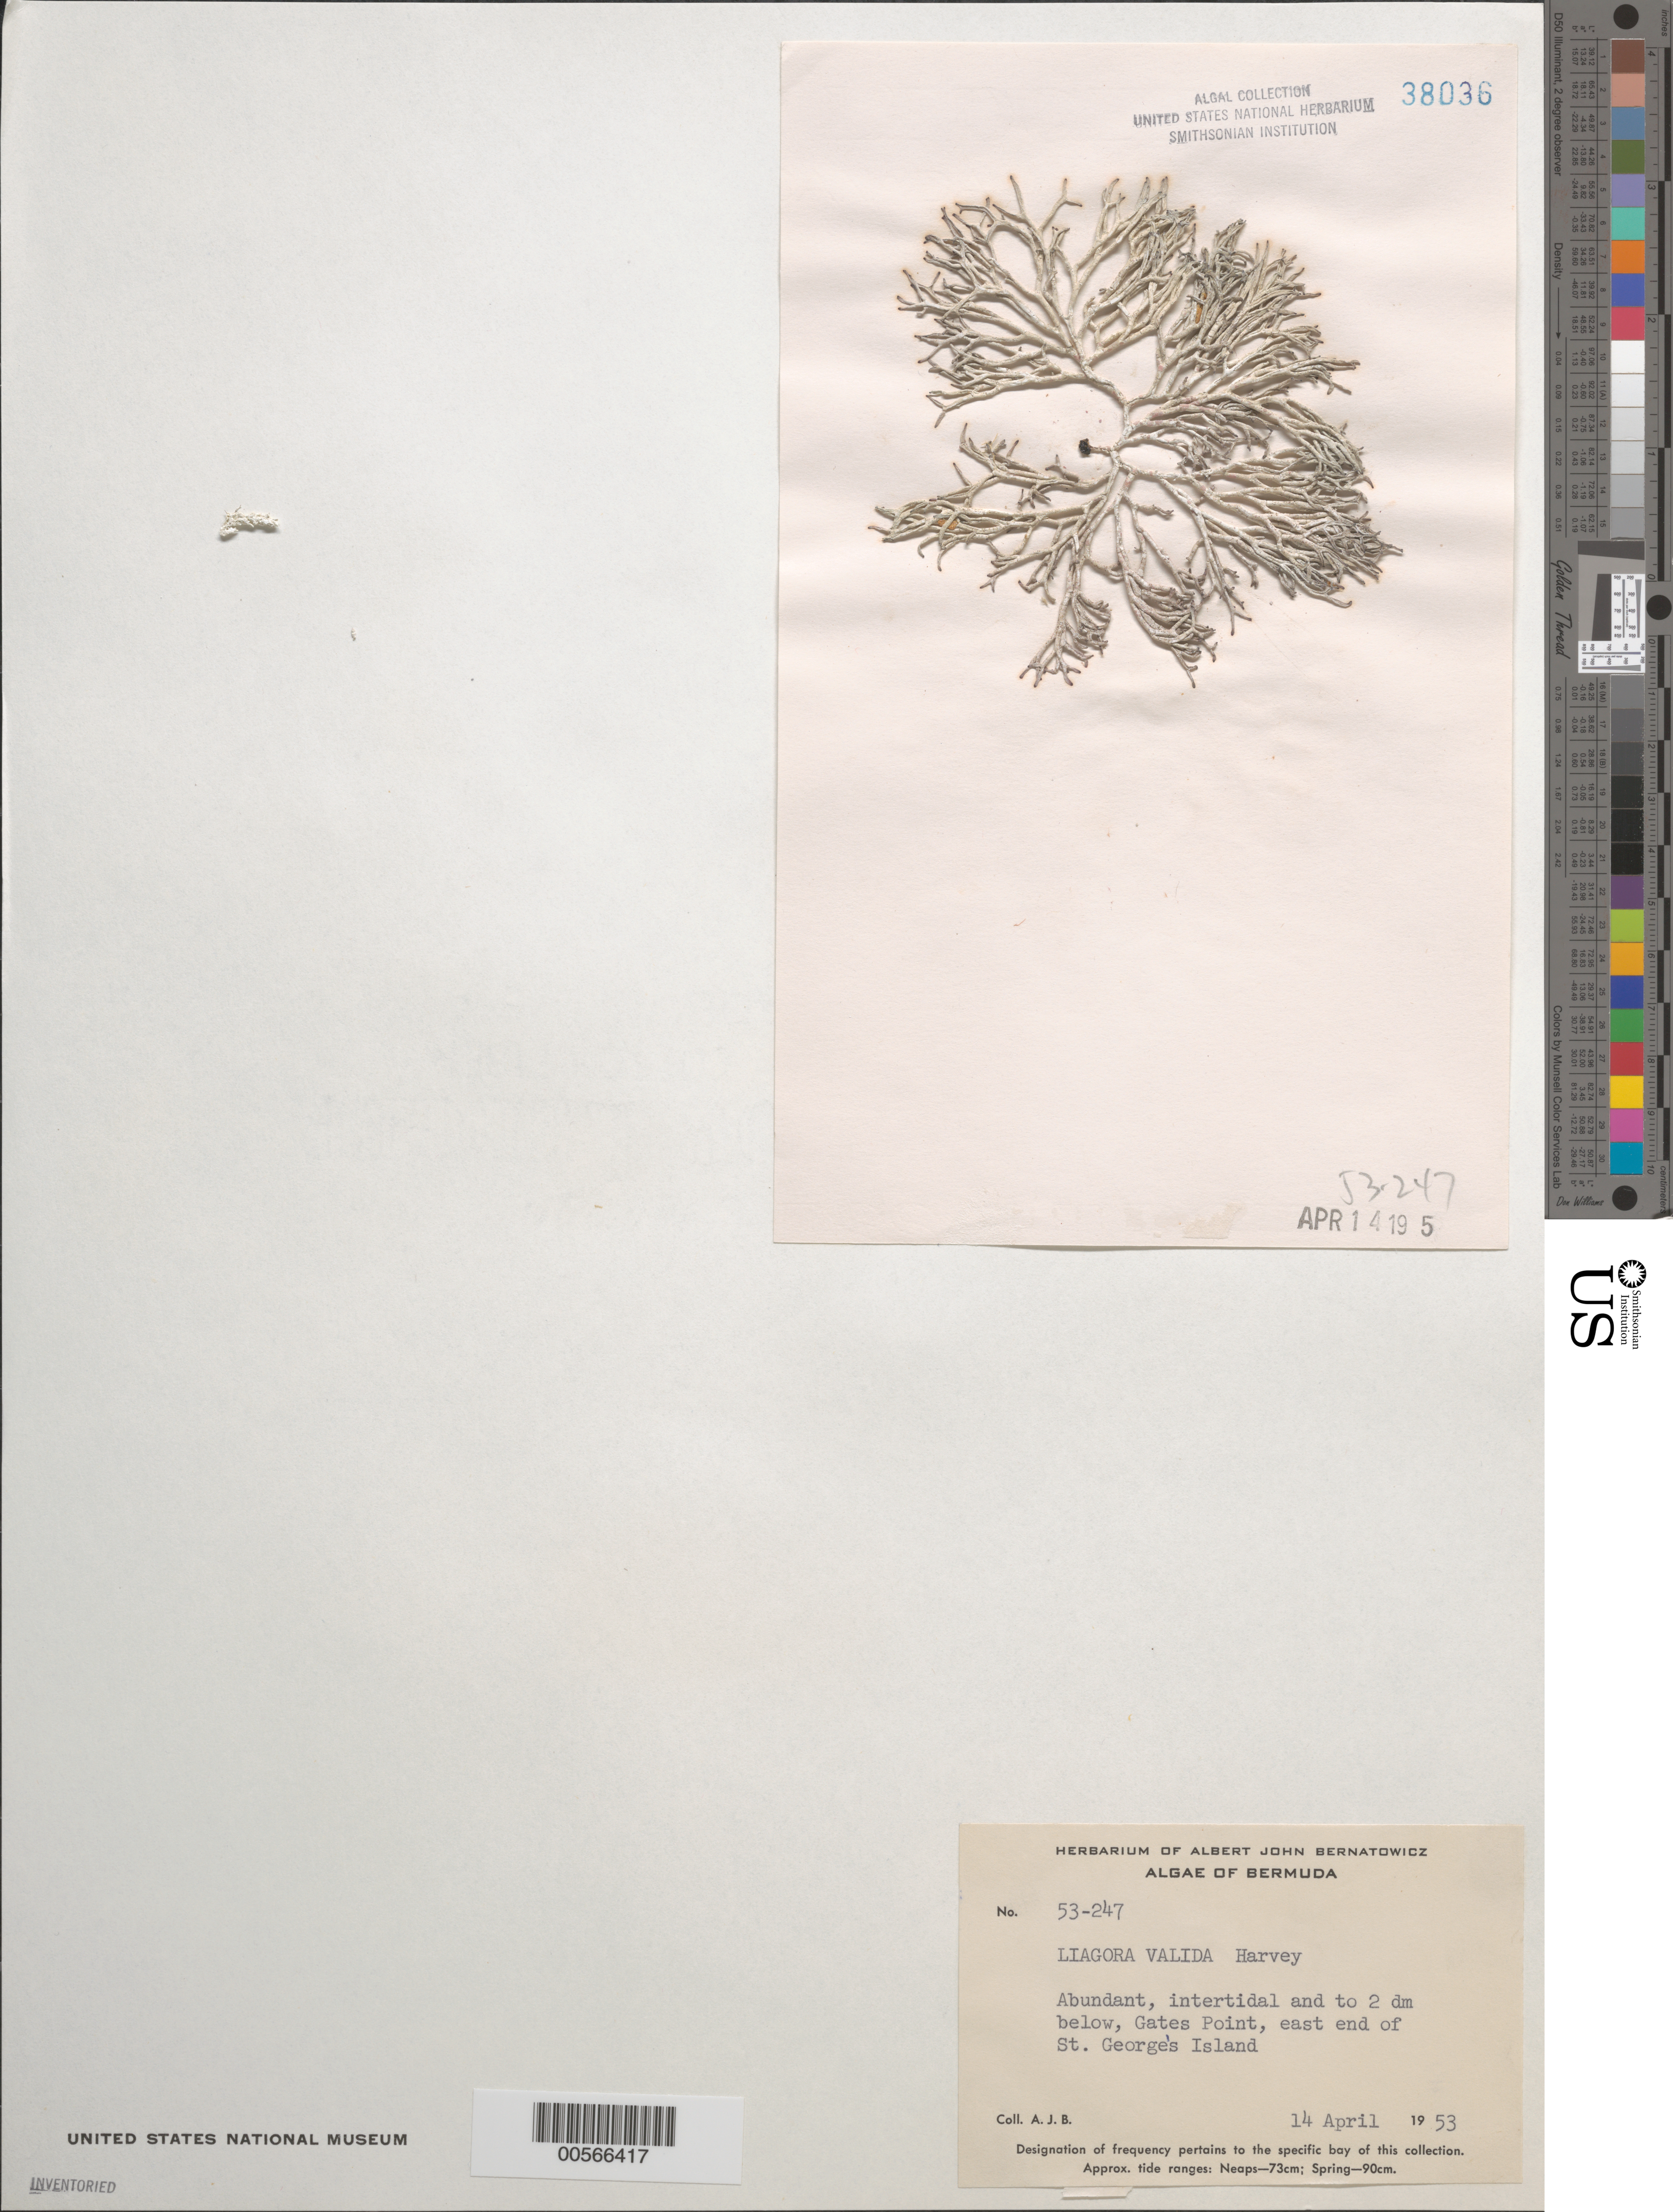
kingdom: Plantae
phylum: Rhodophyta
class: Florideophyceae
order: Nemaliales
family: Liagoraceae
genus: Liagora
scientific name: Liagora valida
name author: Harv.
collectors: A. Bernatowicz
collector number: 53-247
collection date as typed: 14 Apr 1953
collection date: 1953-04-14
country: Bermuda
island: St. George's Island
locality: Gates Point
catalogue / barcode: US 38036